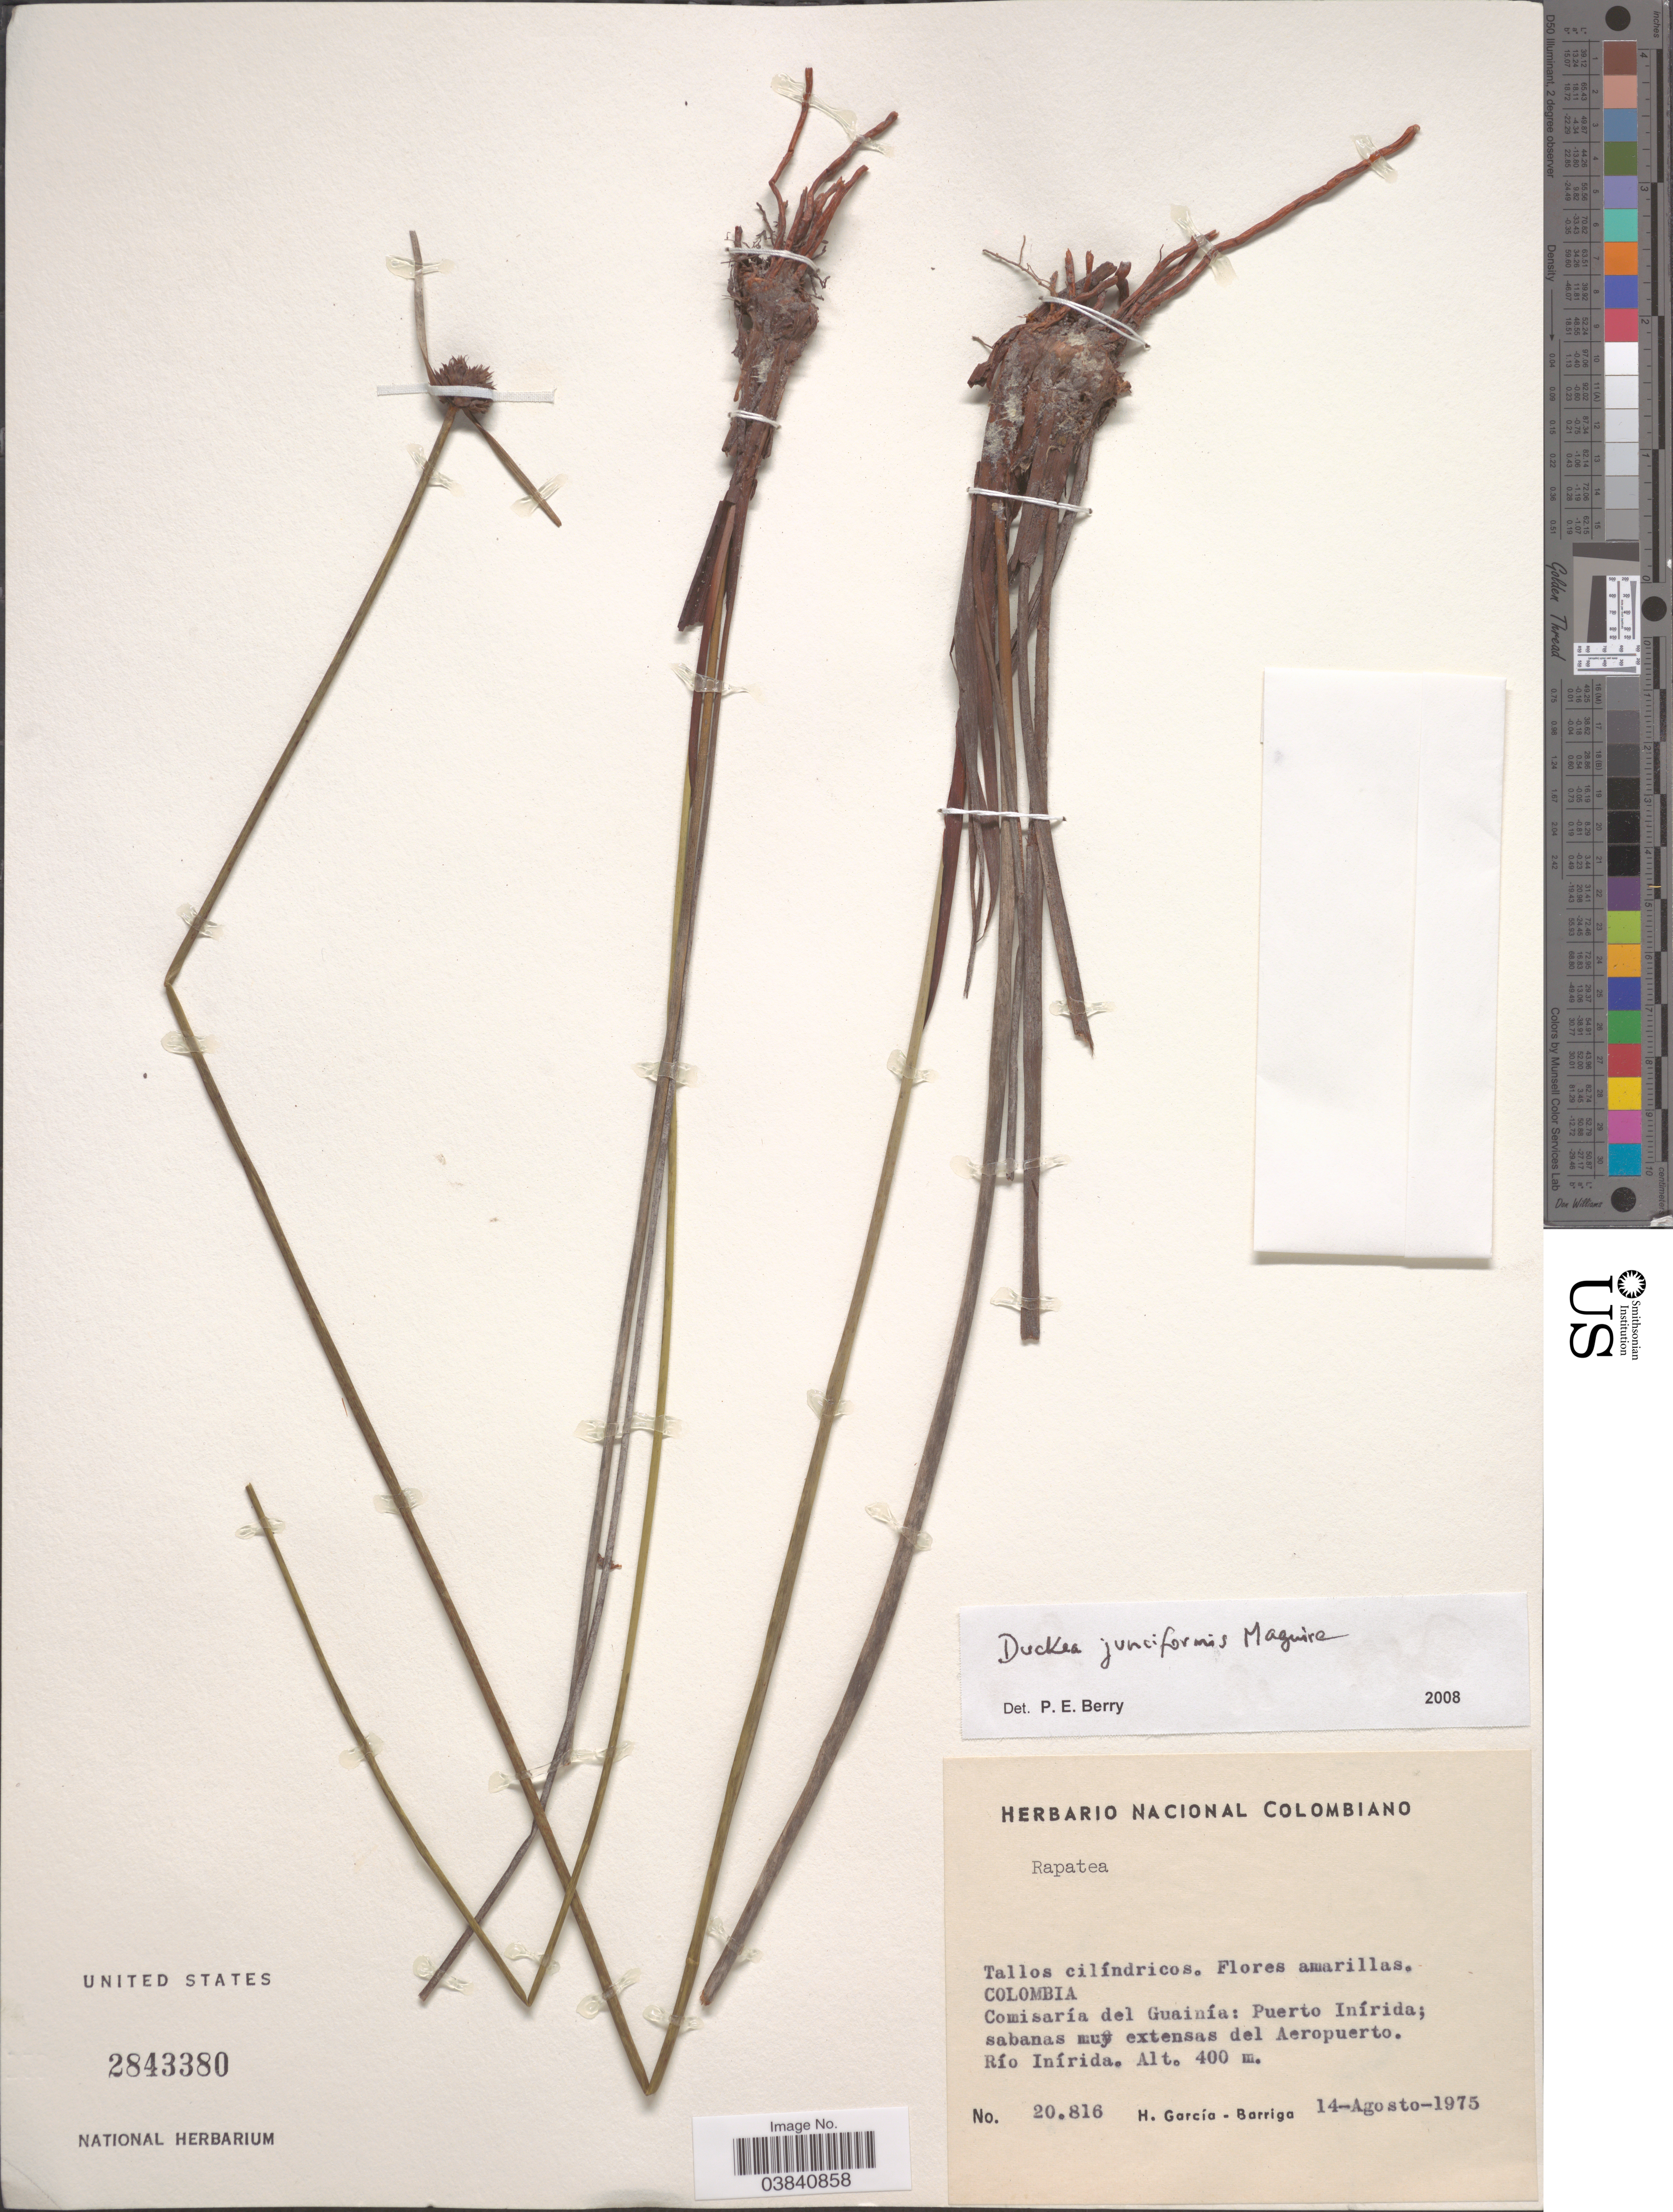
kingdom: Plantae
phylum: Tracheophyta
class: Liliopsida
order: Poales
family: Rapateaceae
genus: Duckea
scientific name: Duckea junciformis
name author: Maguire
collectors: H. García Barriga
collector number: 20816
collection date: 1975-08-14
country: Colombia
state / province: Guainía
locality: Comisaría del Guainía: Puerto Inírida; sabanas muy extensas del Aeropuerto. Río Inírida.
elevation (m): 400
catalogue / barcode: US 2843380